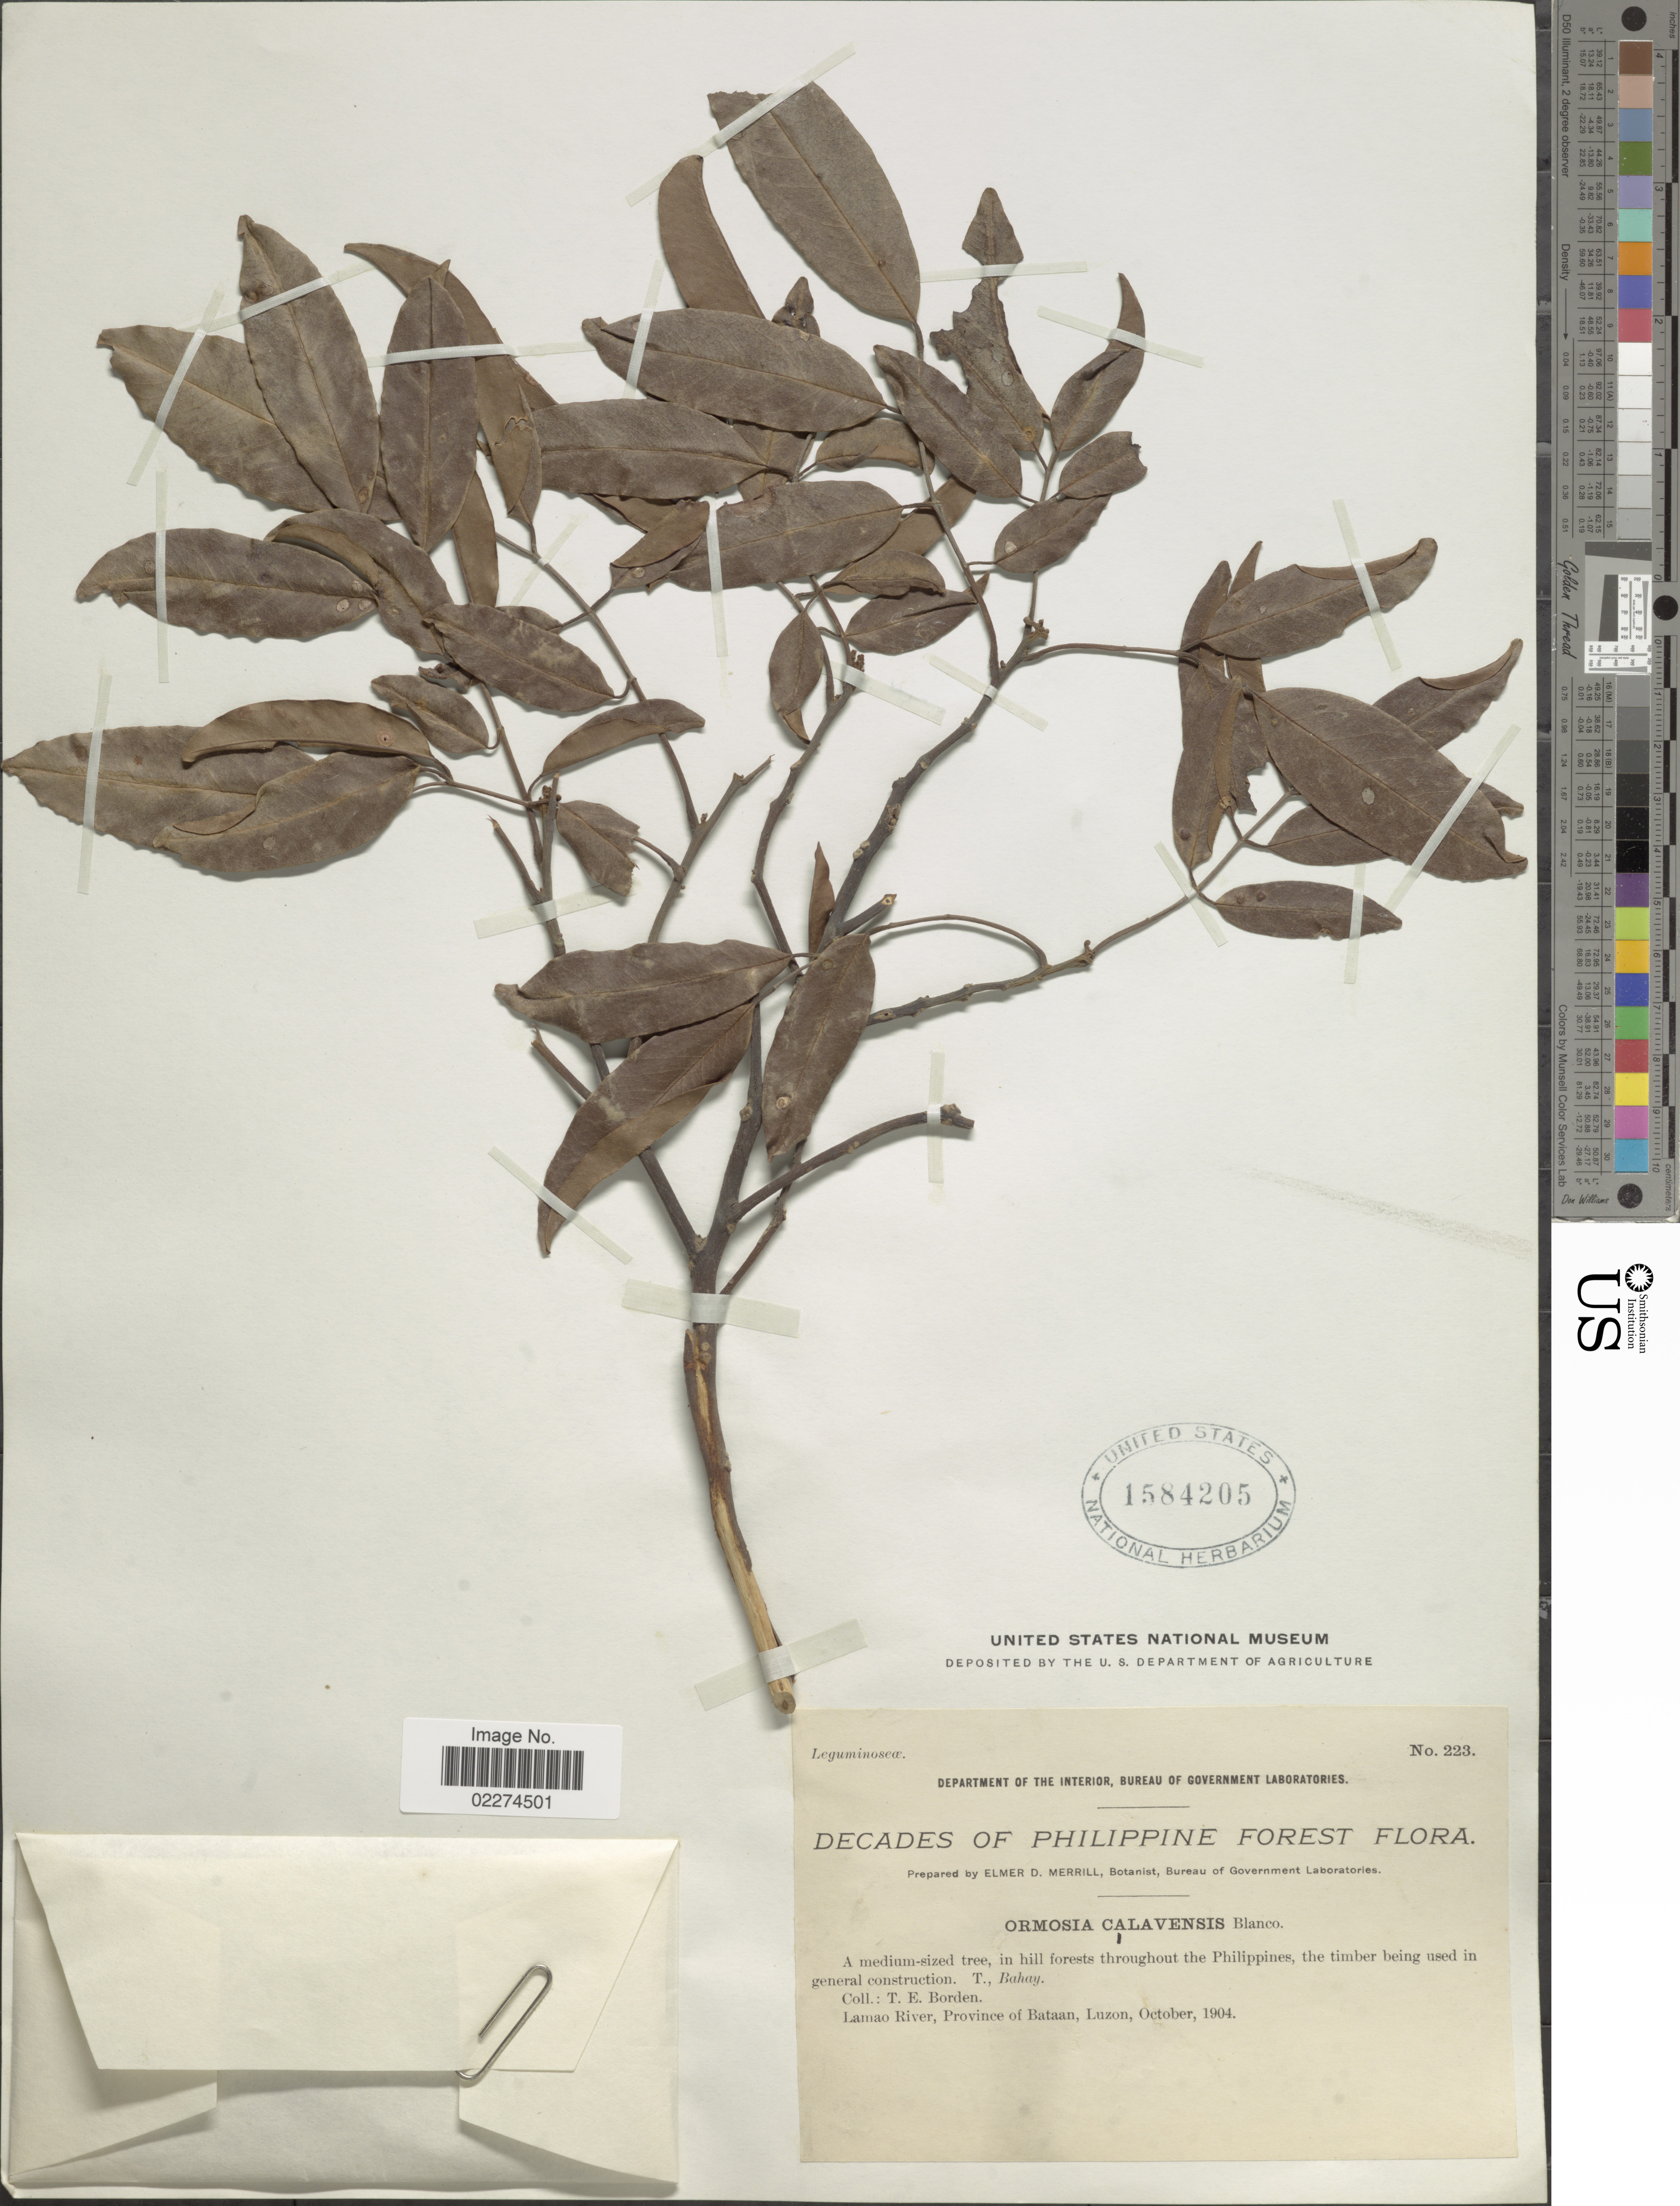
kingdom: Plantae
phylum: Tracheophyta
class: Magnoliopsida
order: Fabales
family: Fabaceae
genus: Ormosia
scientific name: Ormosia calavensis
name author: Azaola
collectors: T. E. Borden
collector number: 223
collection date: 1904-10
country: Philippines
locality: Lamao River, Province of Bataan, Luzon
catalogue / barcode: US 1584205